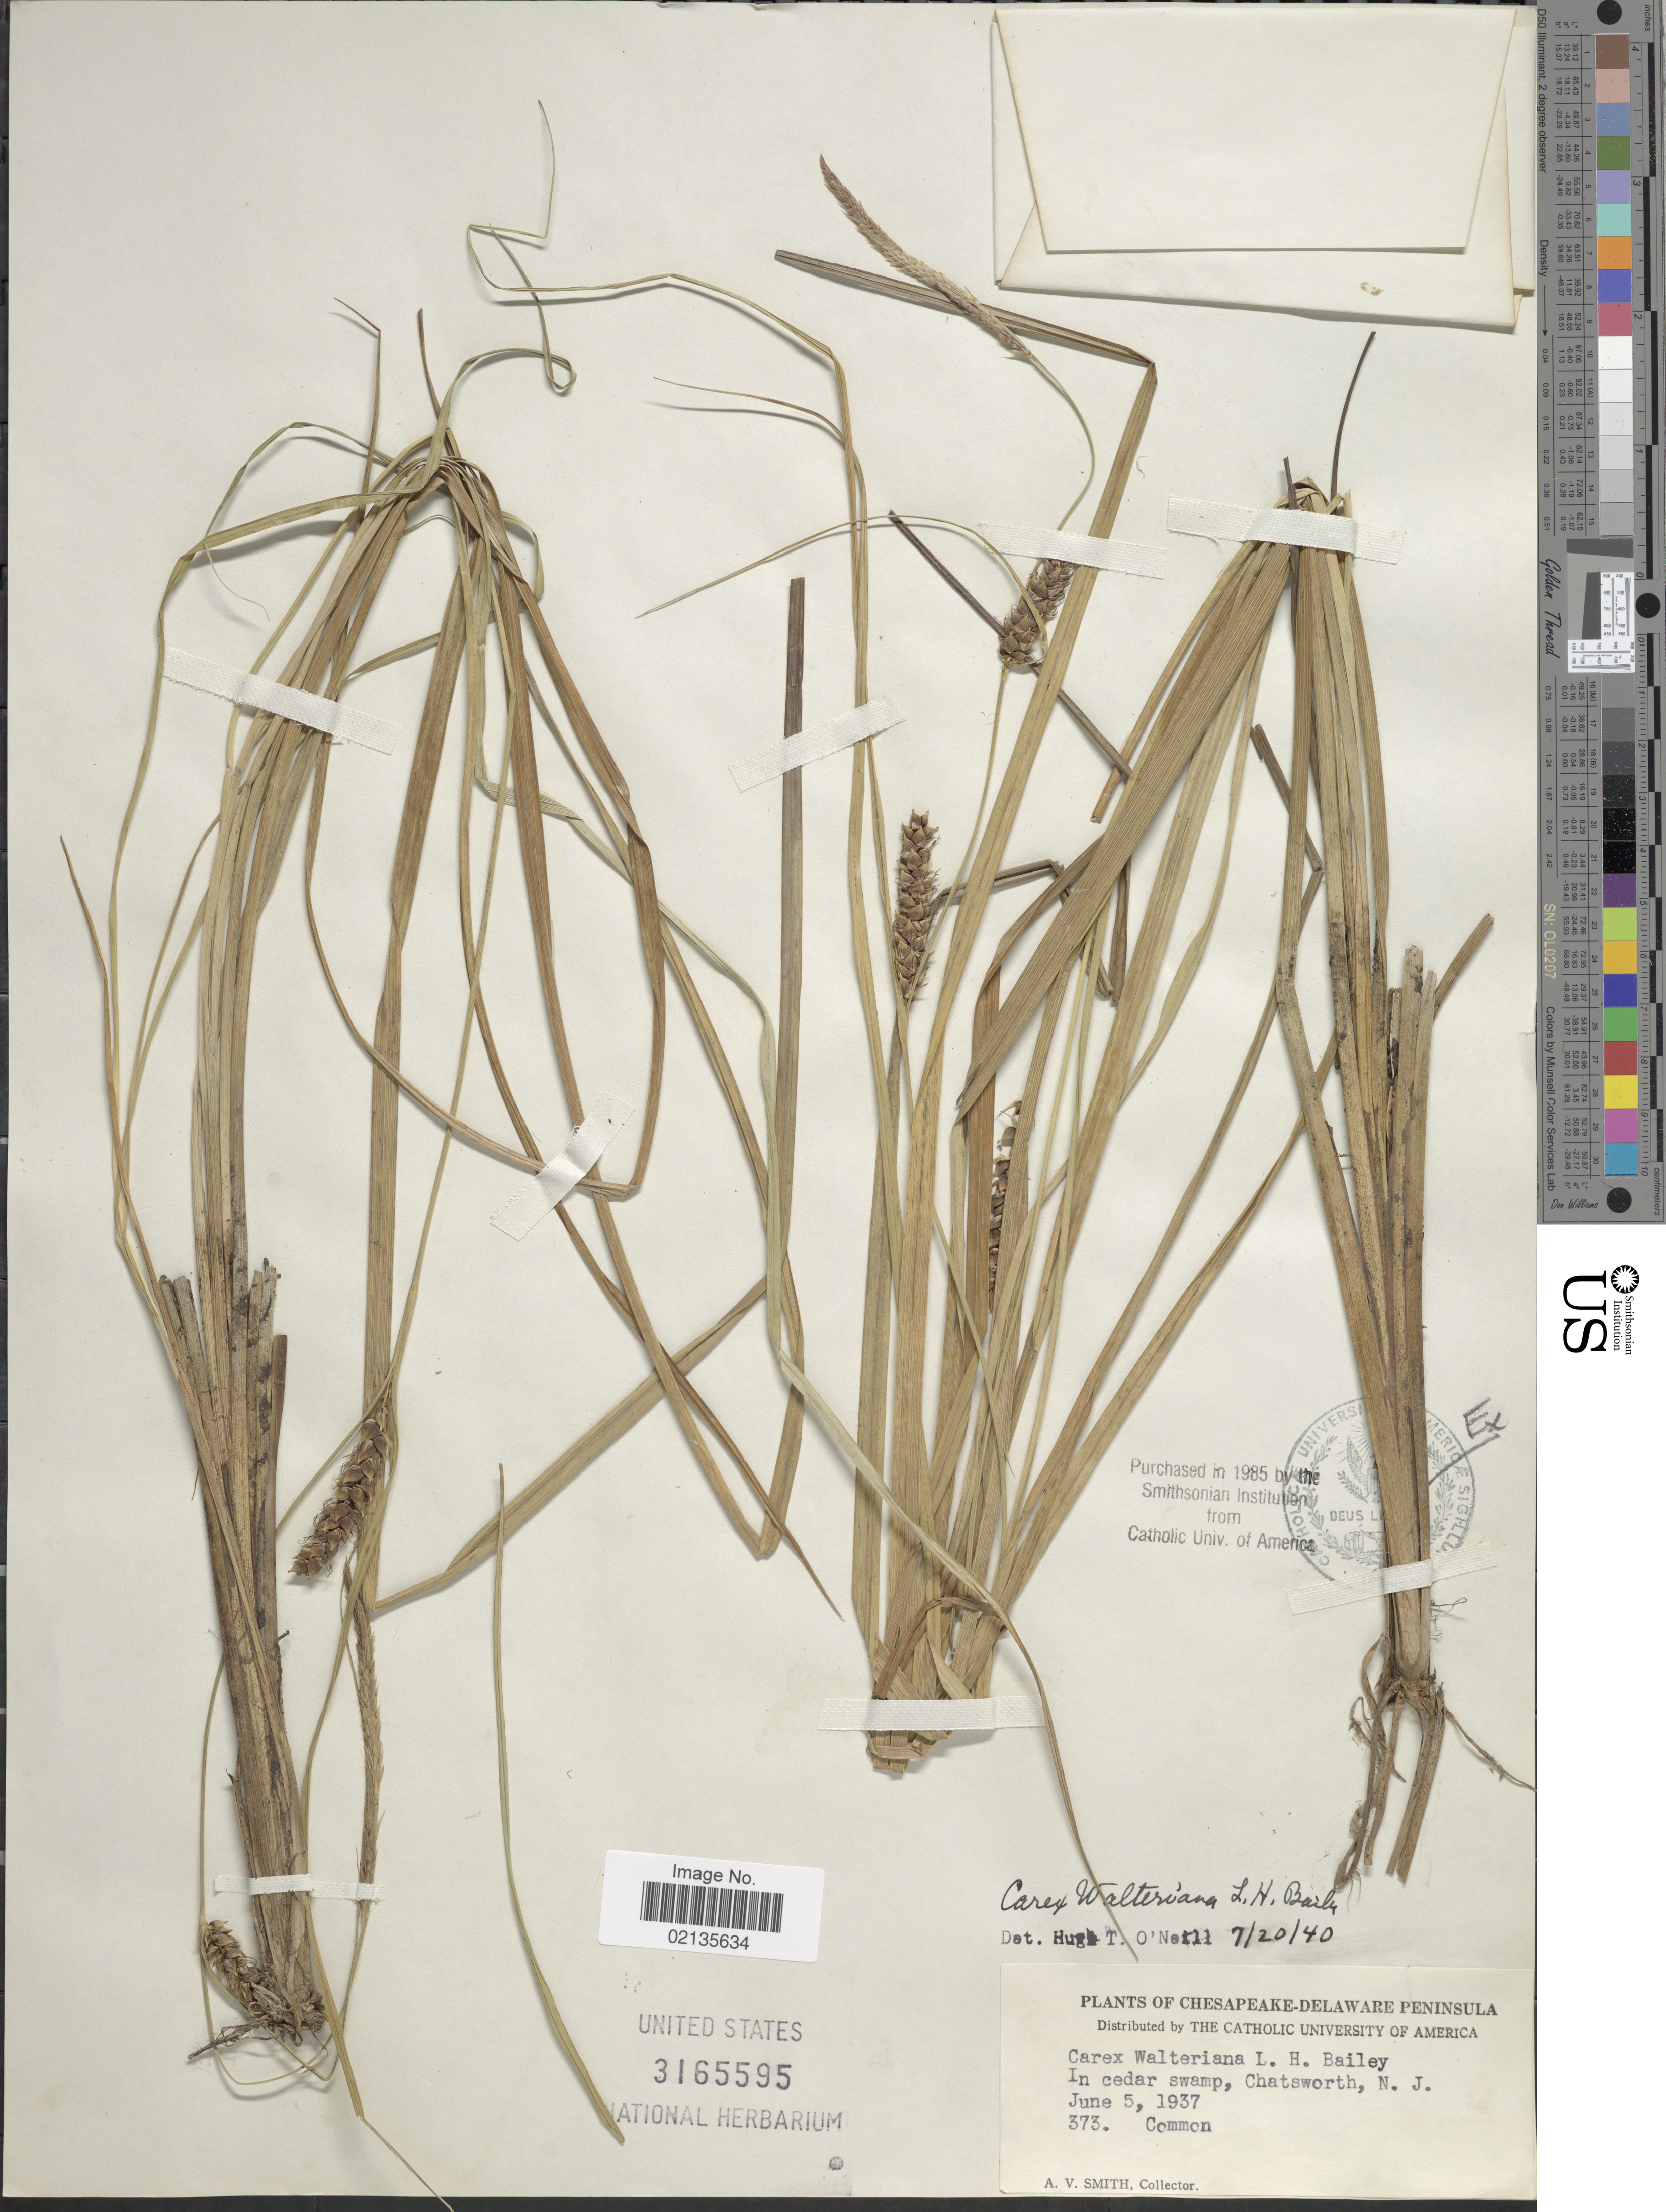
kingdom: Plantae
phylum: Tracheophyta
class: Liliopsida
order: Poales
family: Cyperaceae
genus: Carex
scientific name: Carex striata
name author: Michx.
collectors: A. V. P. Smith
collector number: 373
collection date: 1937-06-05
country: United States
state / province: New Jersey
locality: Chesapeake-Delaware Peninsula, in cedar swamp, Chatsworth, N.J.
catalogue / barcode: US 3165595